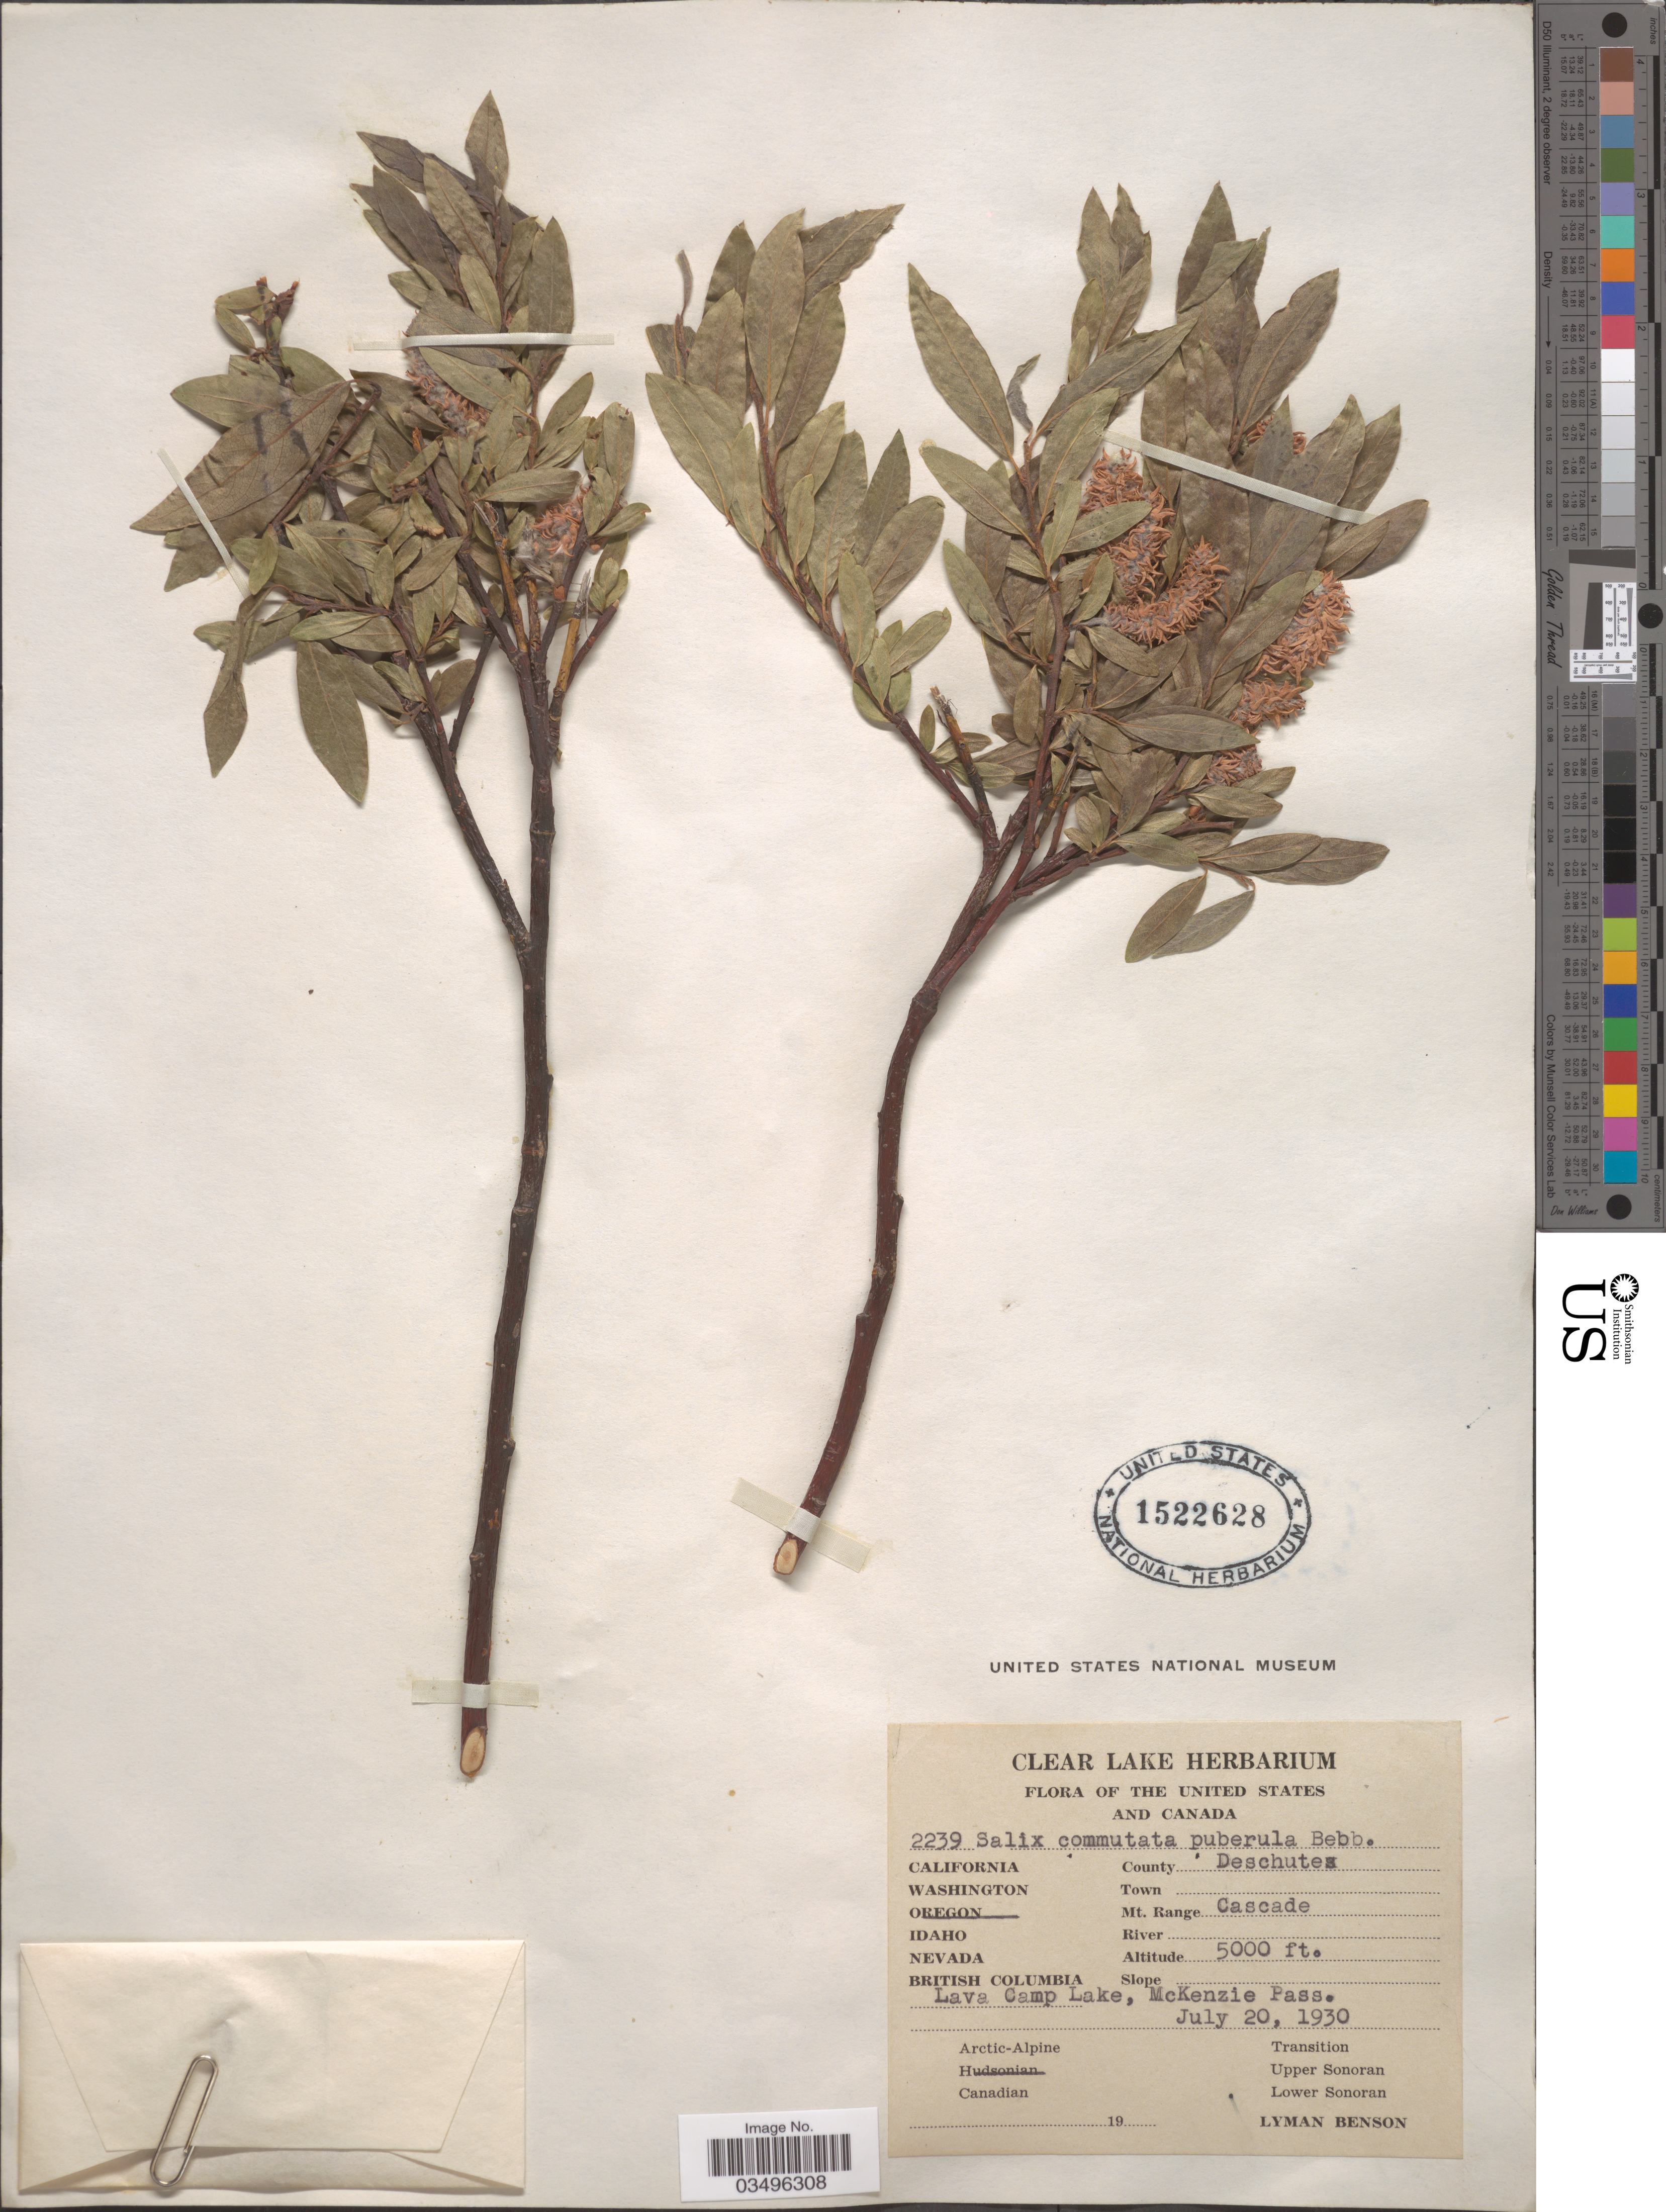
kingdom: Plantae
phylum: Tracheophyta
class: Magnoliopsida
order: Malpighiales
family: Salicaceae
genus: Salix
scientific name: Salix commutata var. puberula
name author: Bebb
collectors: L. D. Benson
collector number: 2239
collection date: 1930-07-20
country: United States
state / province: Oregon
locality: County Deschutes. Mt. Range Cascade. Lava Camp Lake, McKenzie Pass.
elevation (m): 1524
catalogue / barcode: US 1522628